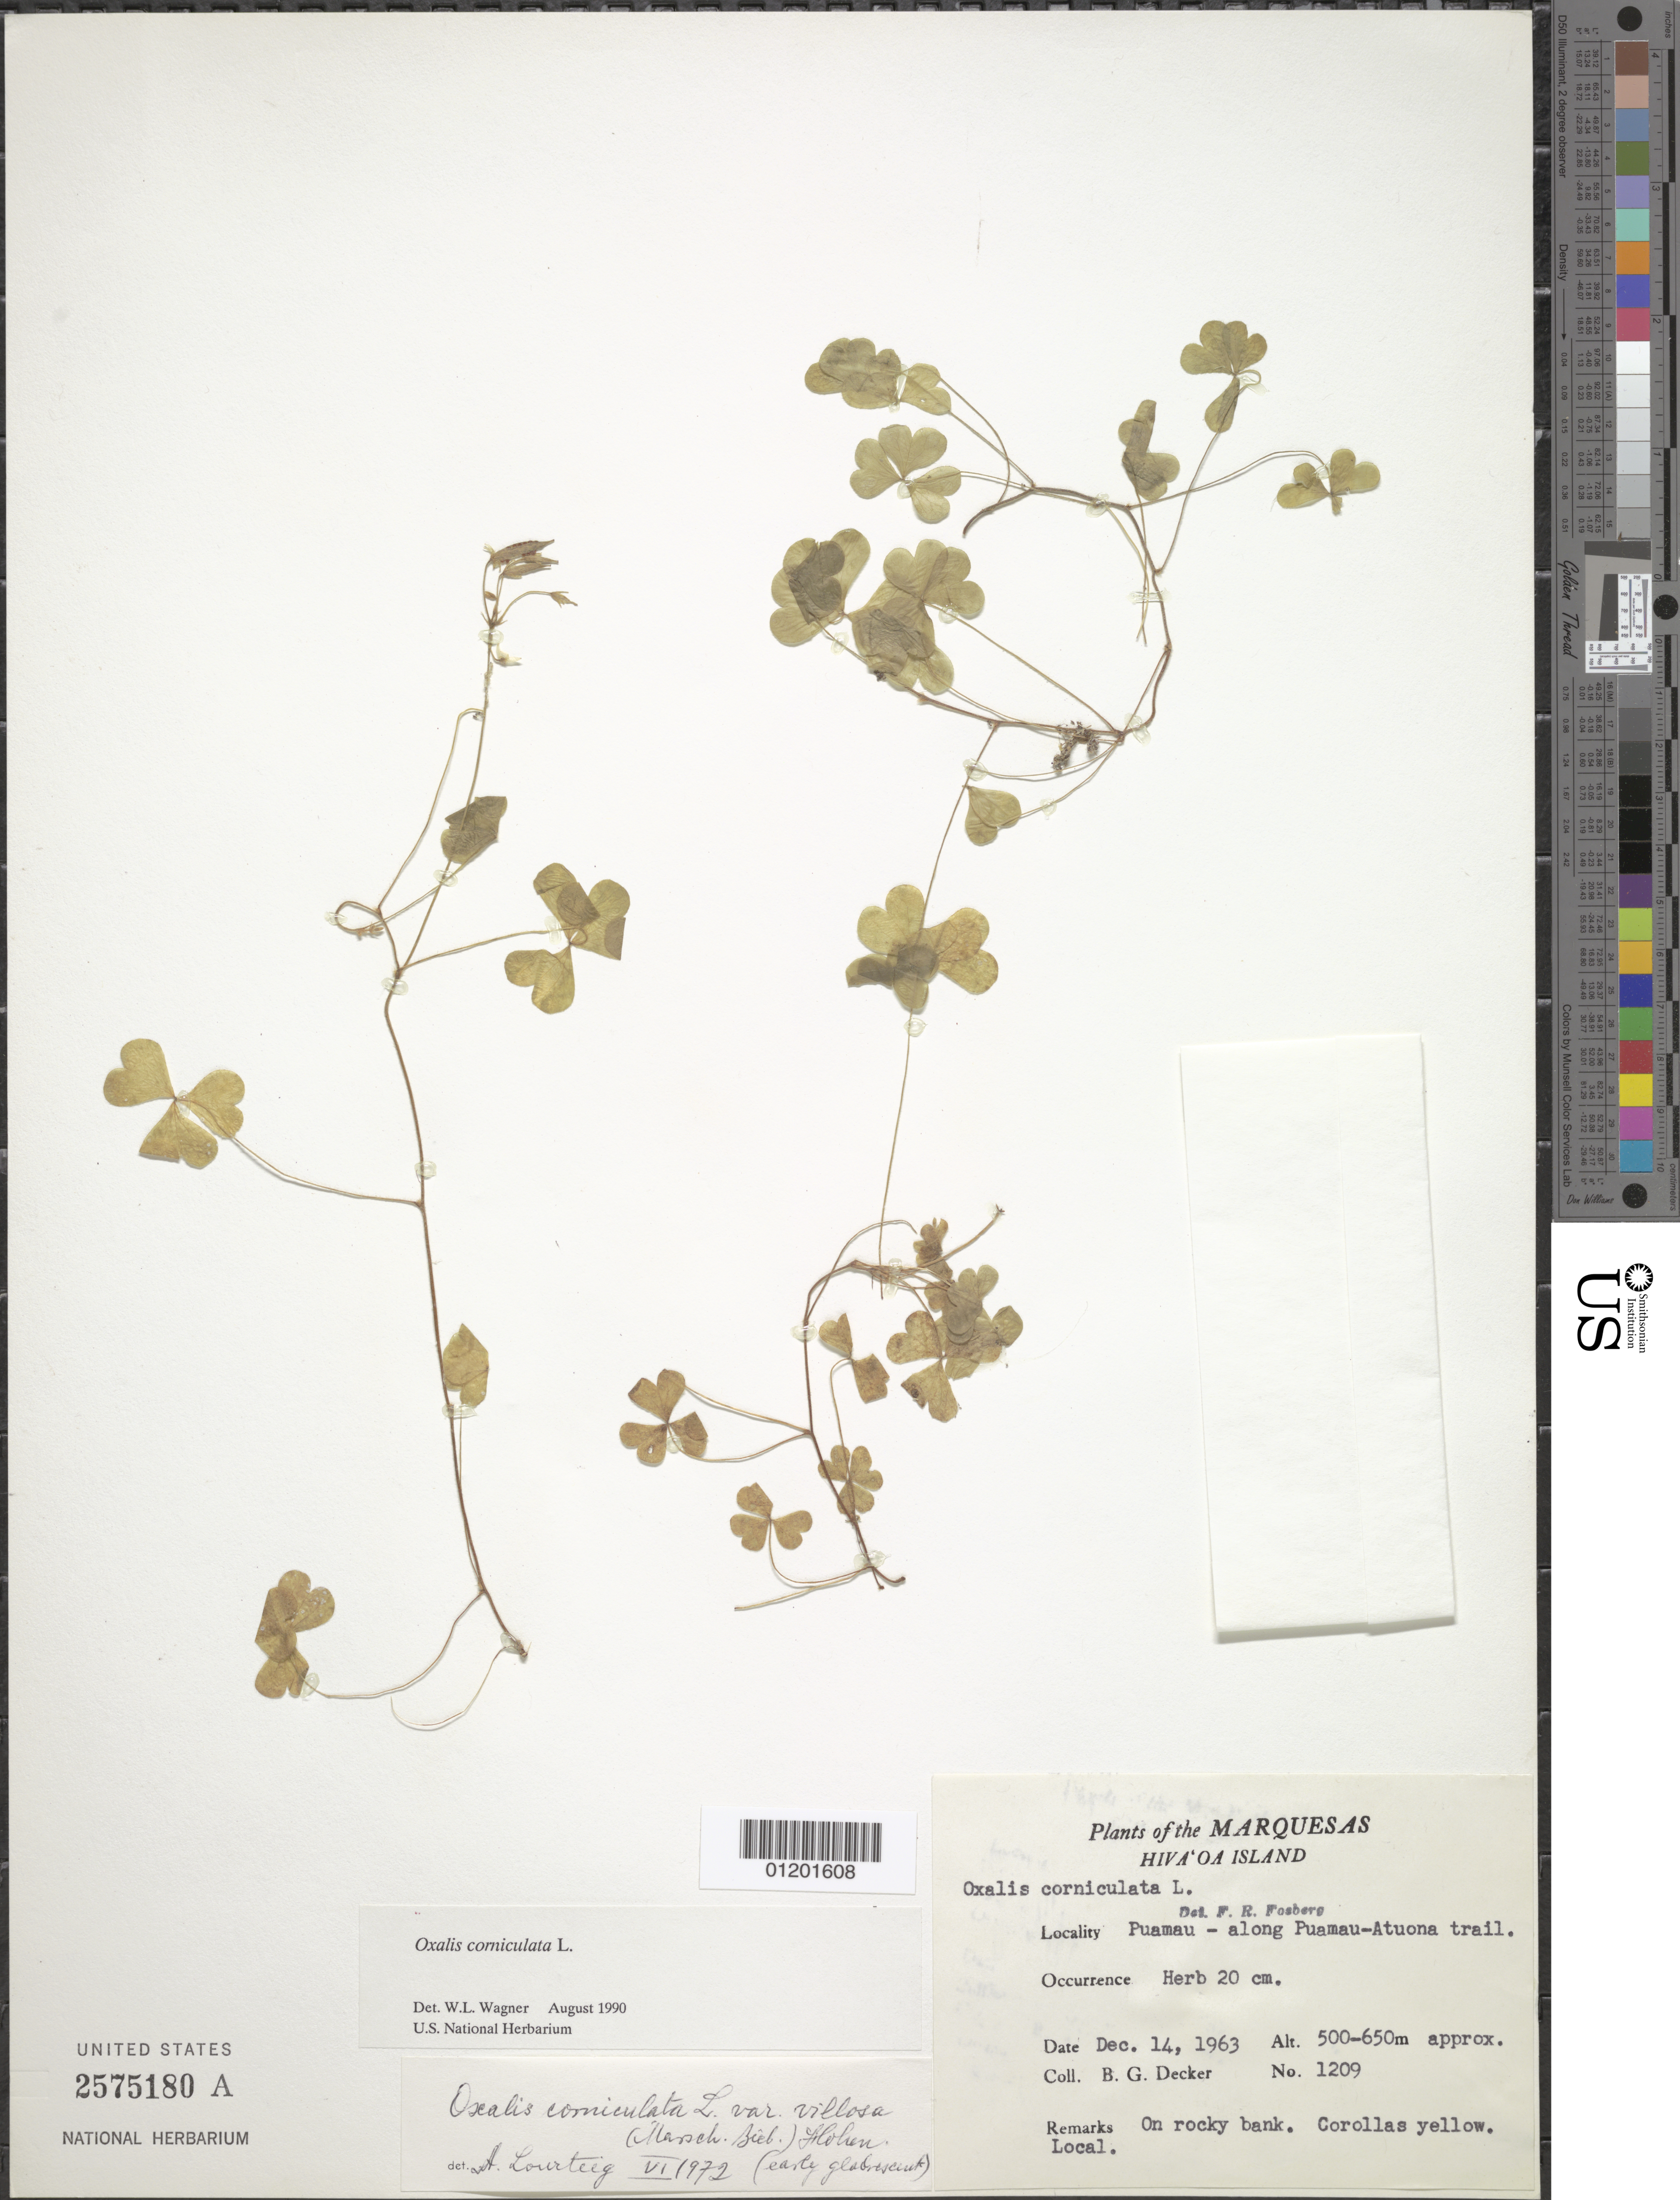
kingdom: Plantae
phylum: Tracheophyta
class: Magnoliopsida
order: Oxalidales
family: Oxalidaceae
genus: Oxalis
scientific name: Oxalis corniculata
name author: L.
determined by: Wagner, W. L., (BOT), Smithsonian Institution - National Museum of Natural History (UNITED STATES)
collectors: B. G. Decker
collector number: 1209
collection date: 1963-12-14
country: French Polynesia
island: Hiva Oa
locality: Puamau, along Puamau-Atuona Trail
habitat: On rocky bank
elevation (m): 500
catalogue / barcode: US 2575180A